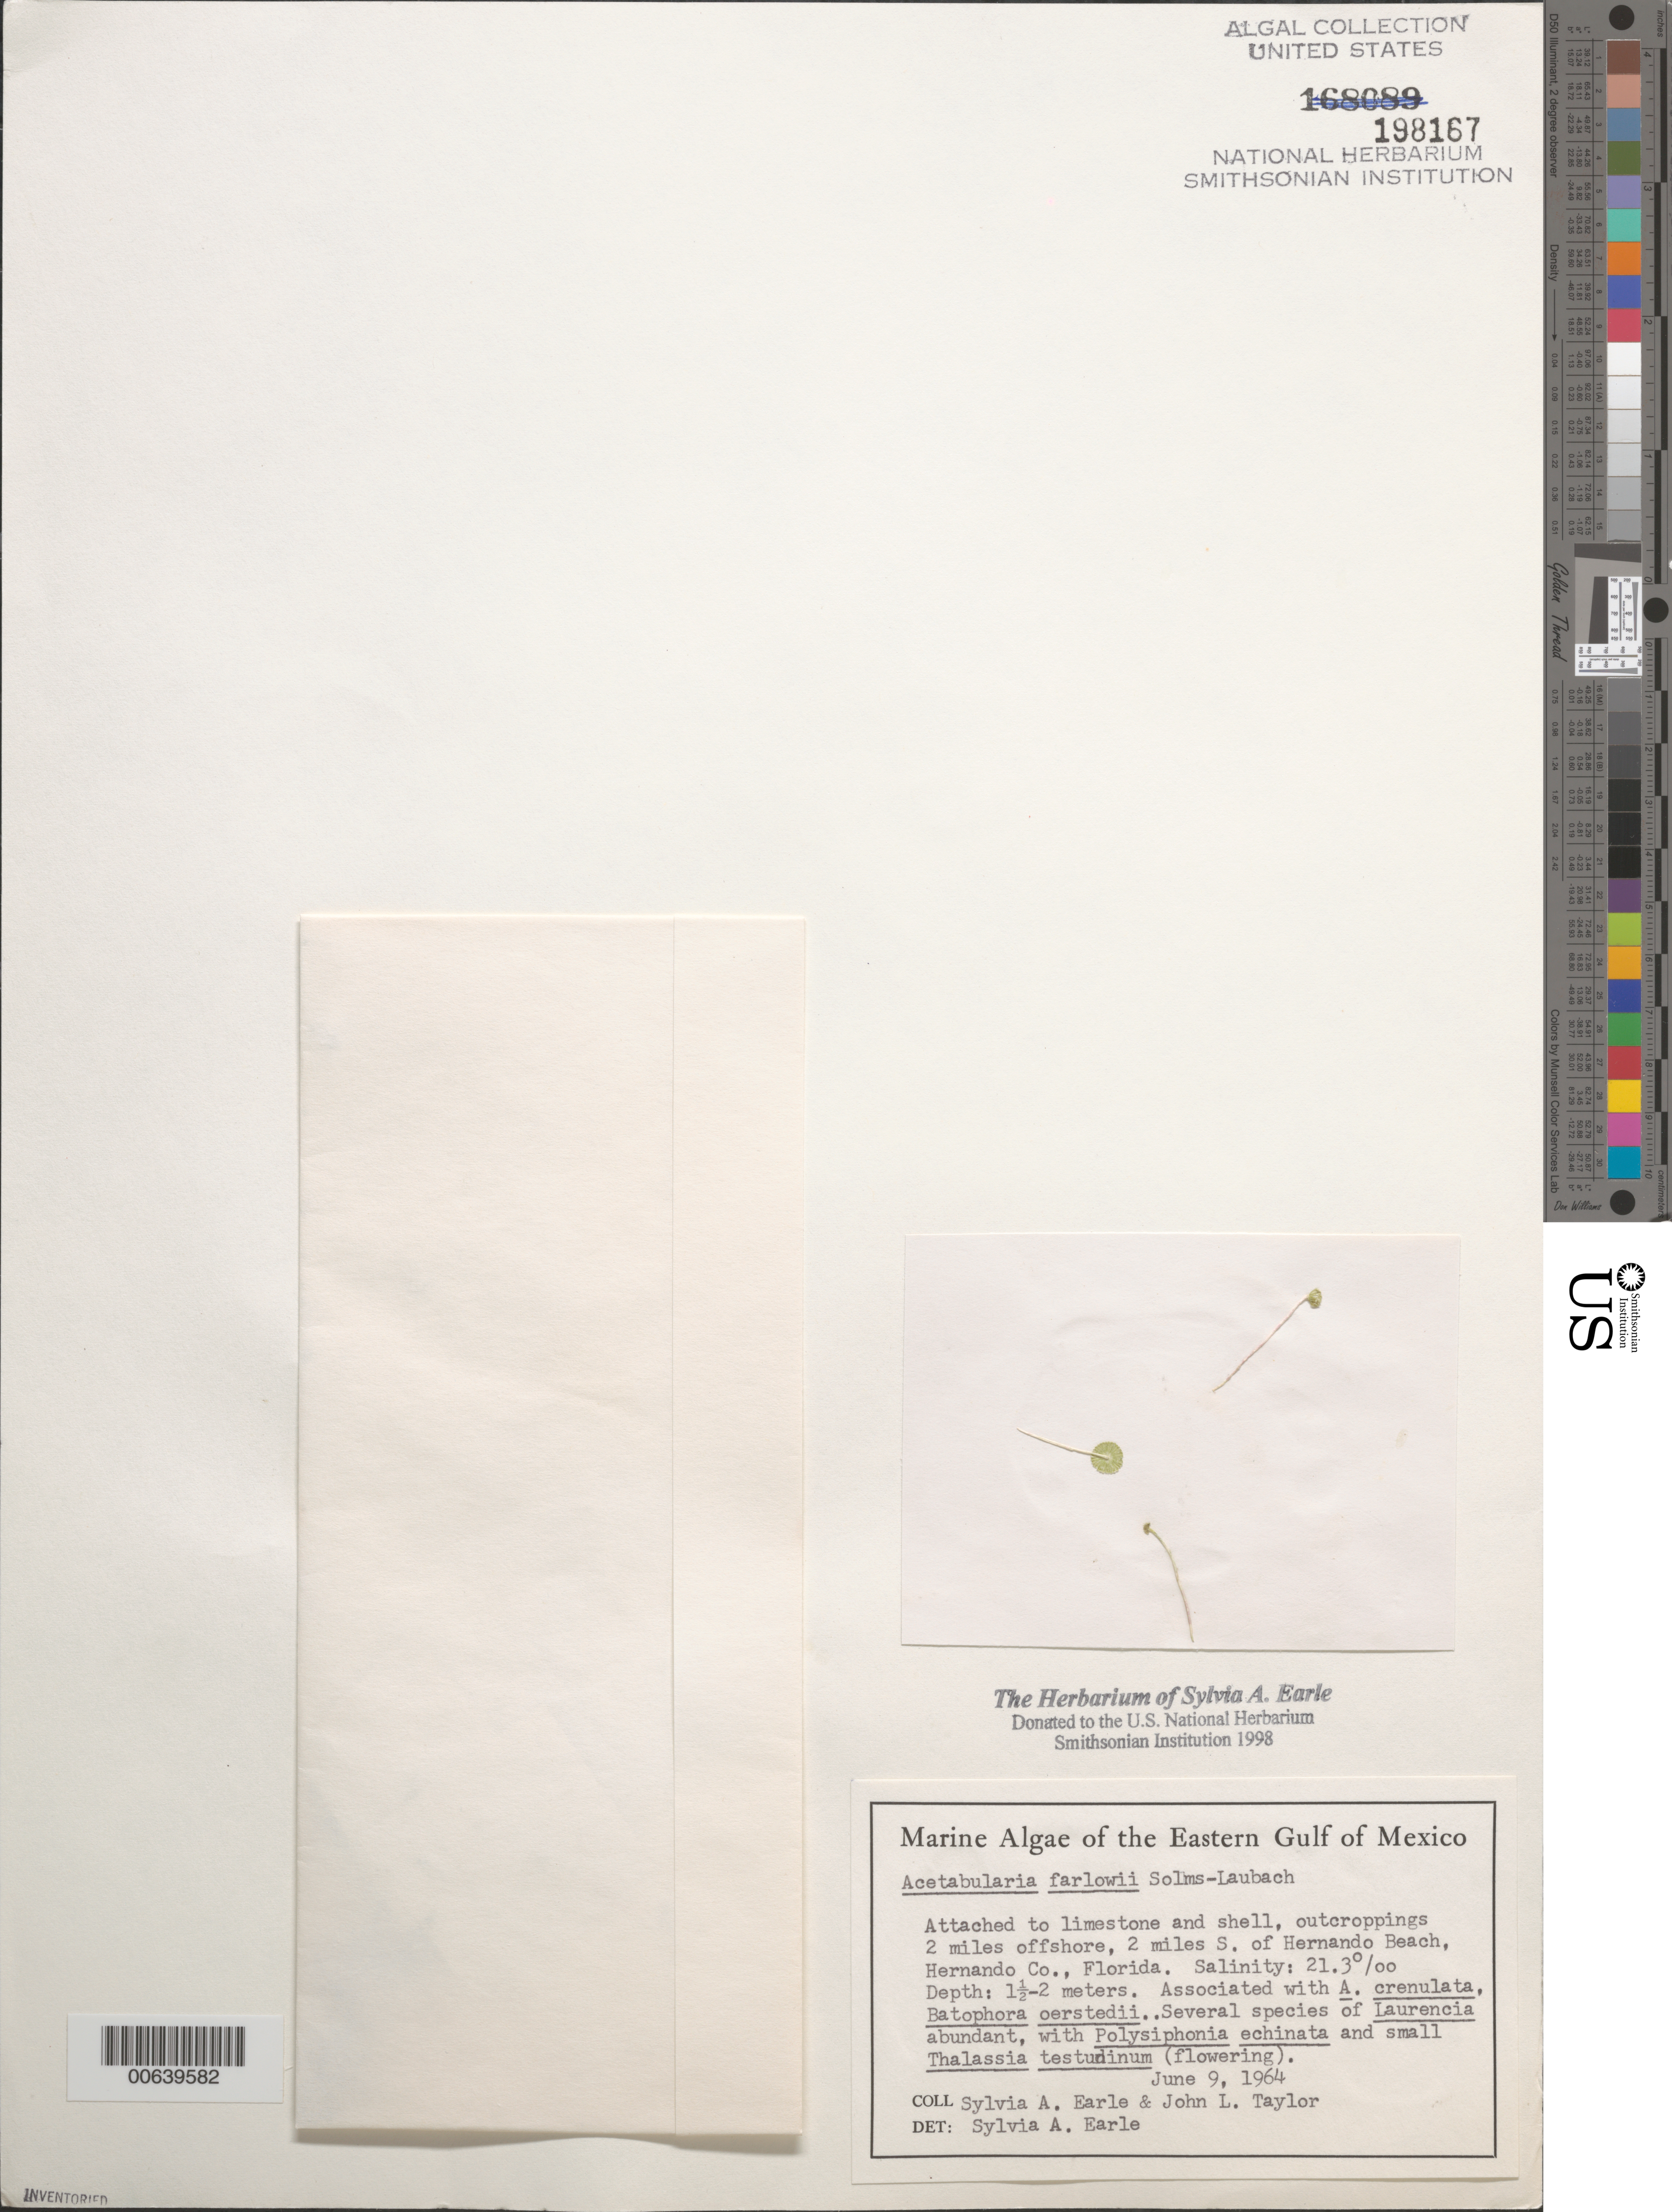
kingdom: Plantae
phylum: Chlorophyta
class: Ulvophyceae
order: Dasycladales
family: Polyphysaceae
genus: Acetabularia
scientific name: Acetabularia farlowii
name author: Solms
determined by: Earle, S. A.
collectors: S. A. Earle & J. L. Taylor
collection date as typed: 09 Jun 1964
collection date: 1964-06-09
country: United States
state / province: Florida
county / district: Hernando County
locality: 2 miles south of Hernando Beach, 2 miles offshore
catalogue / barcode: US 198167